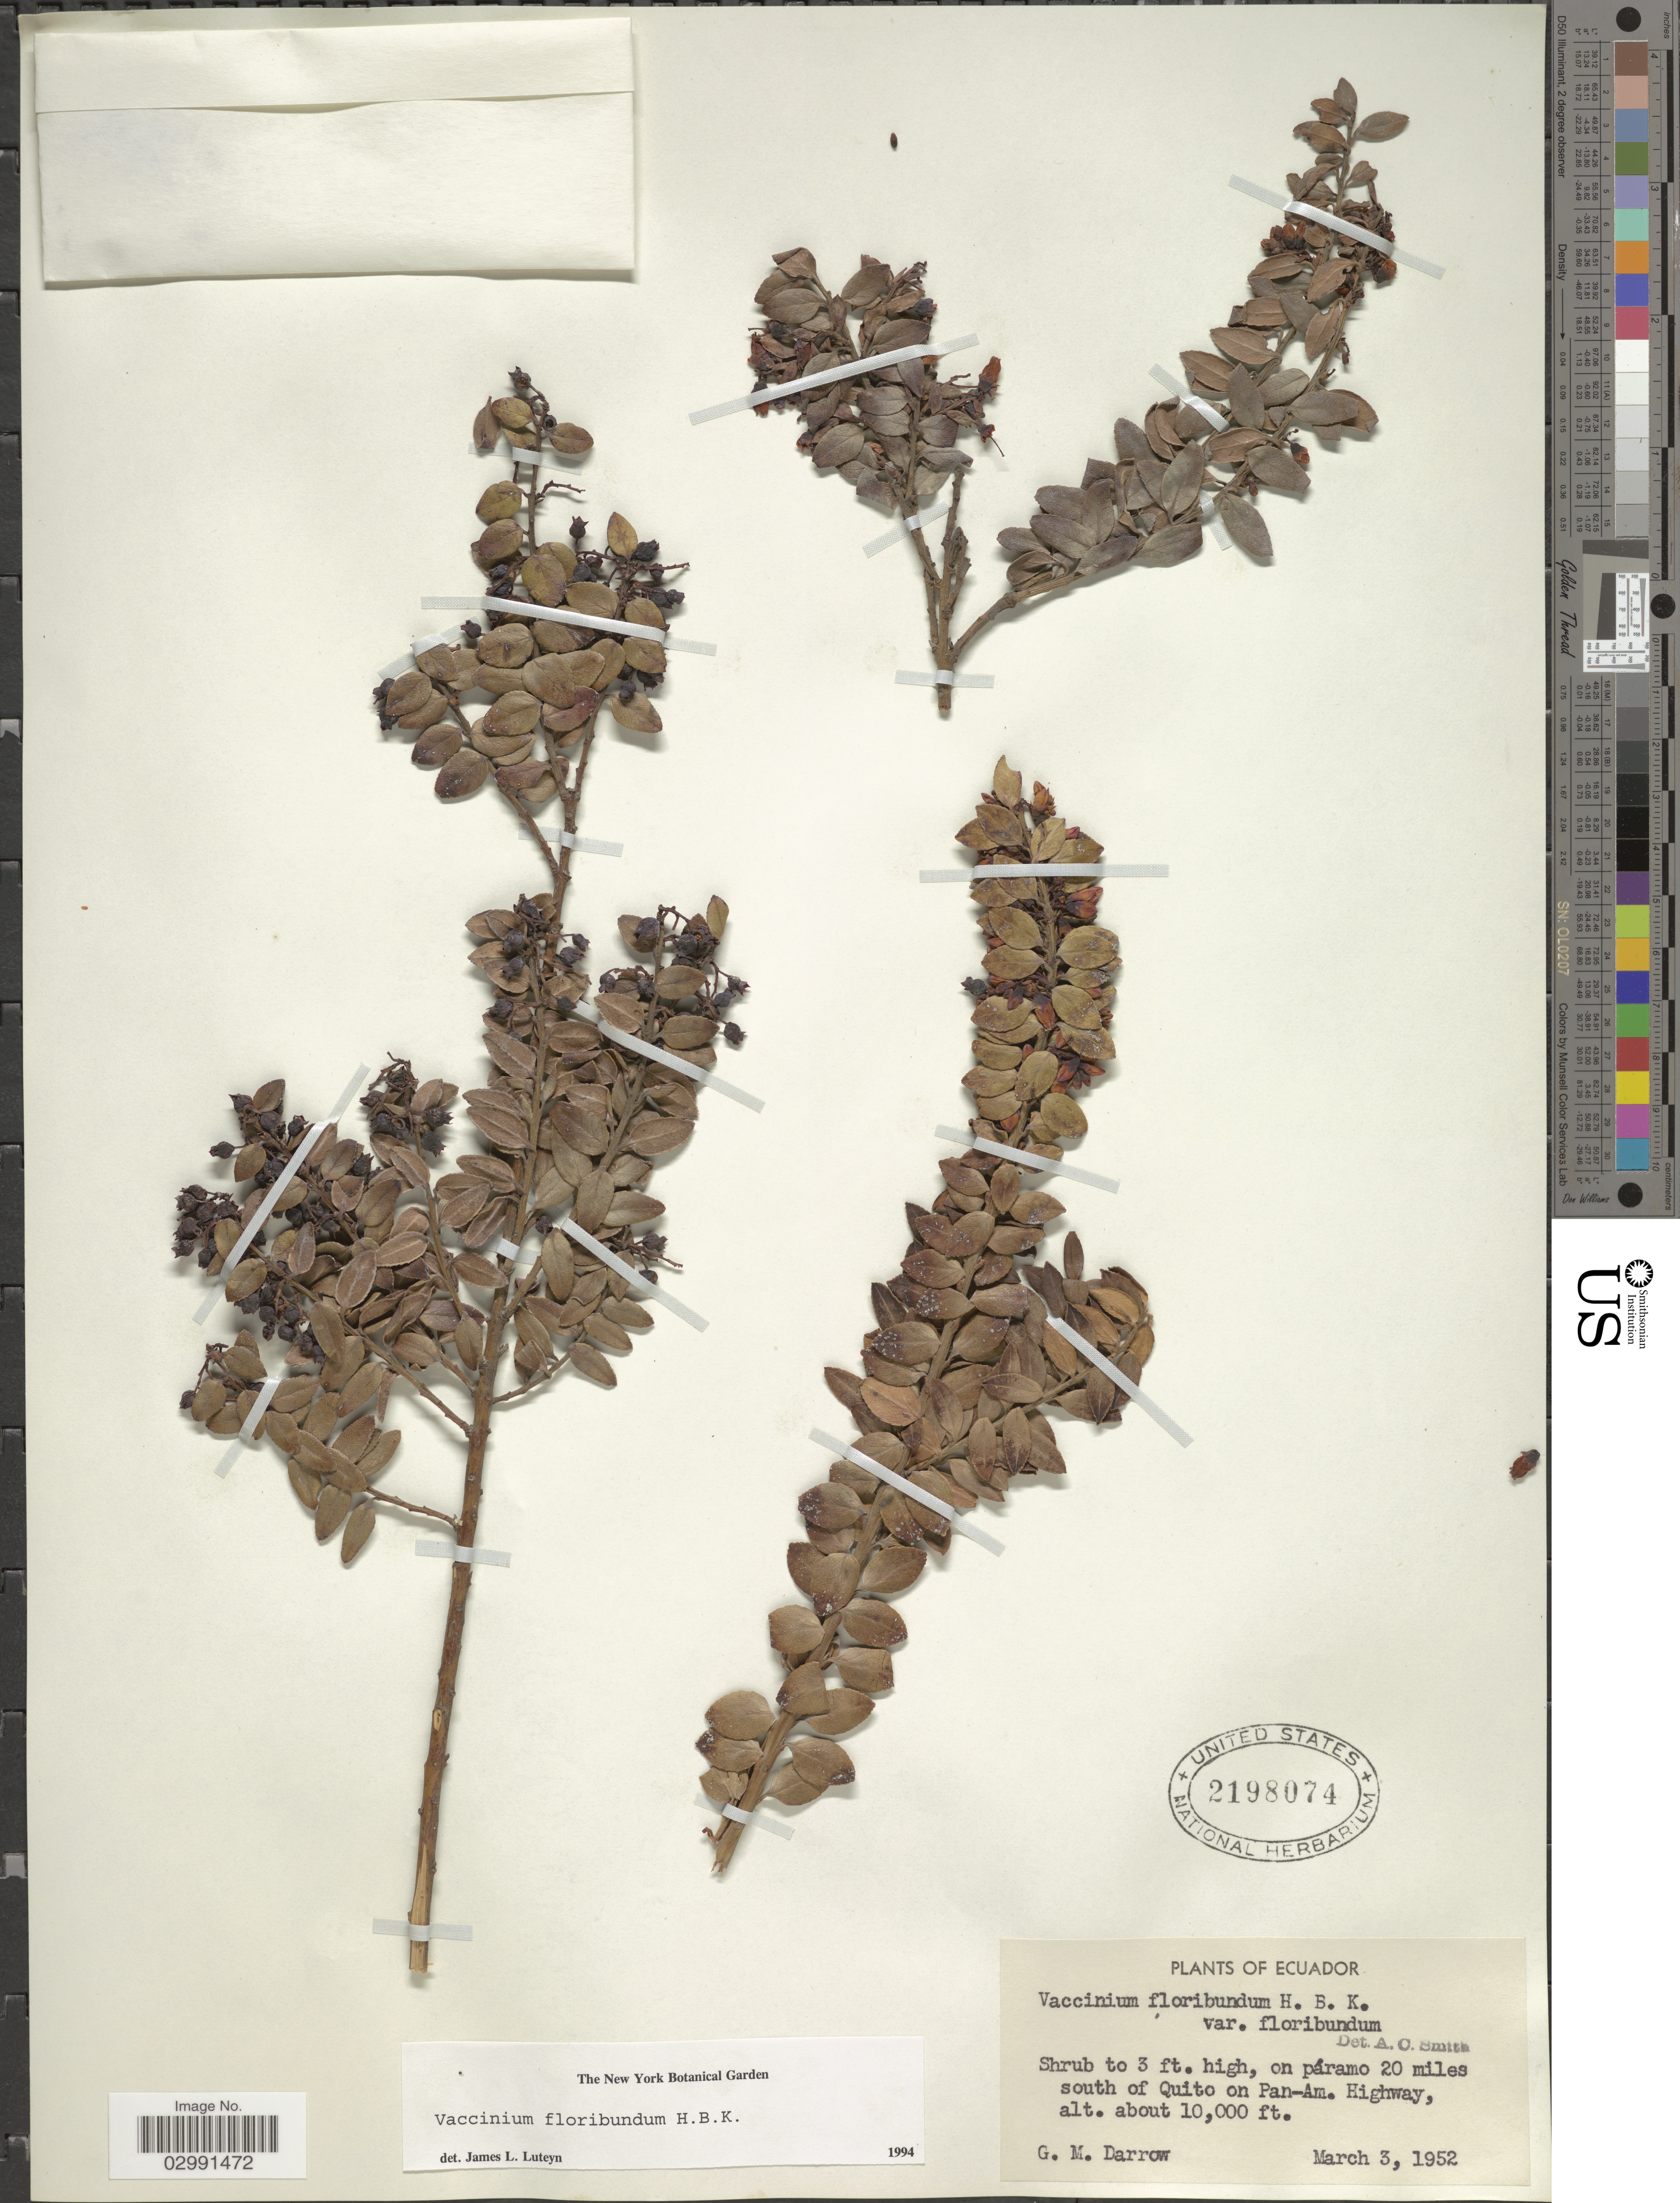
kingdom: Plantae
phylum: Tracheophyta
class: Magnoliopsida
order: Ericales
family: Ericaceae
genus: Vaccinium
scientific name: Vaccinium floribundum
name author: Kunth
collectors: G. Darrow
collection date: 1952-03-03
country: Ecuador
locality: On páramo 20 miles south of Quito on Pan-Am. Highway.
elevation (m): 3048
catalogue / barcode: US 2198074